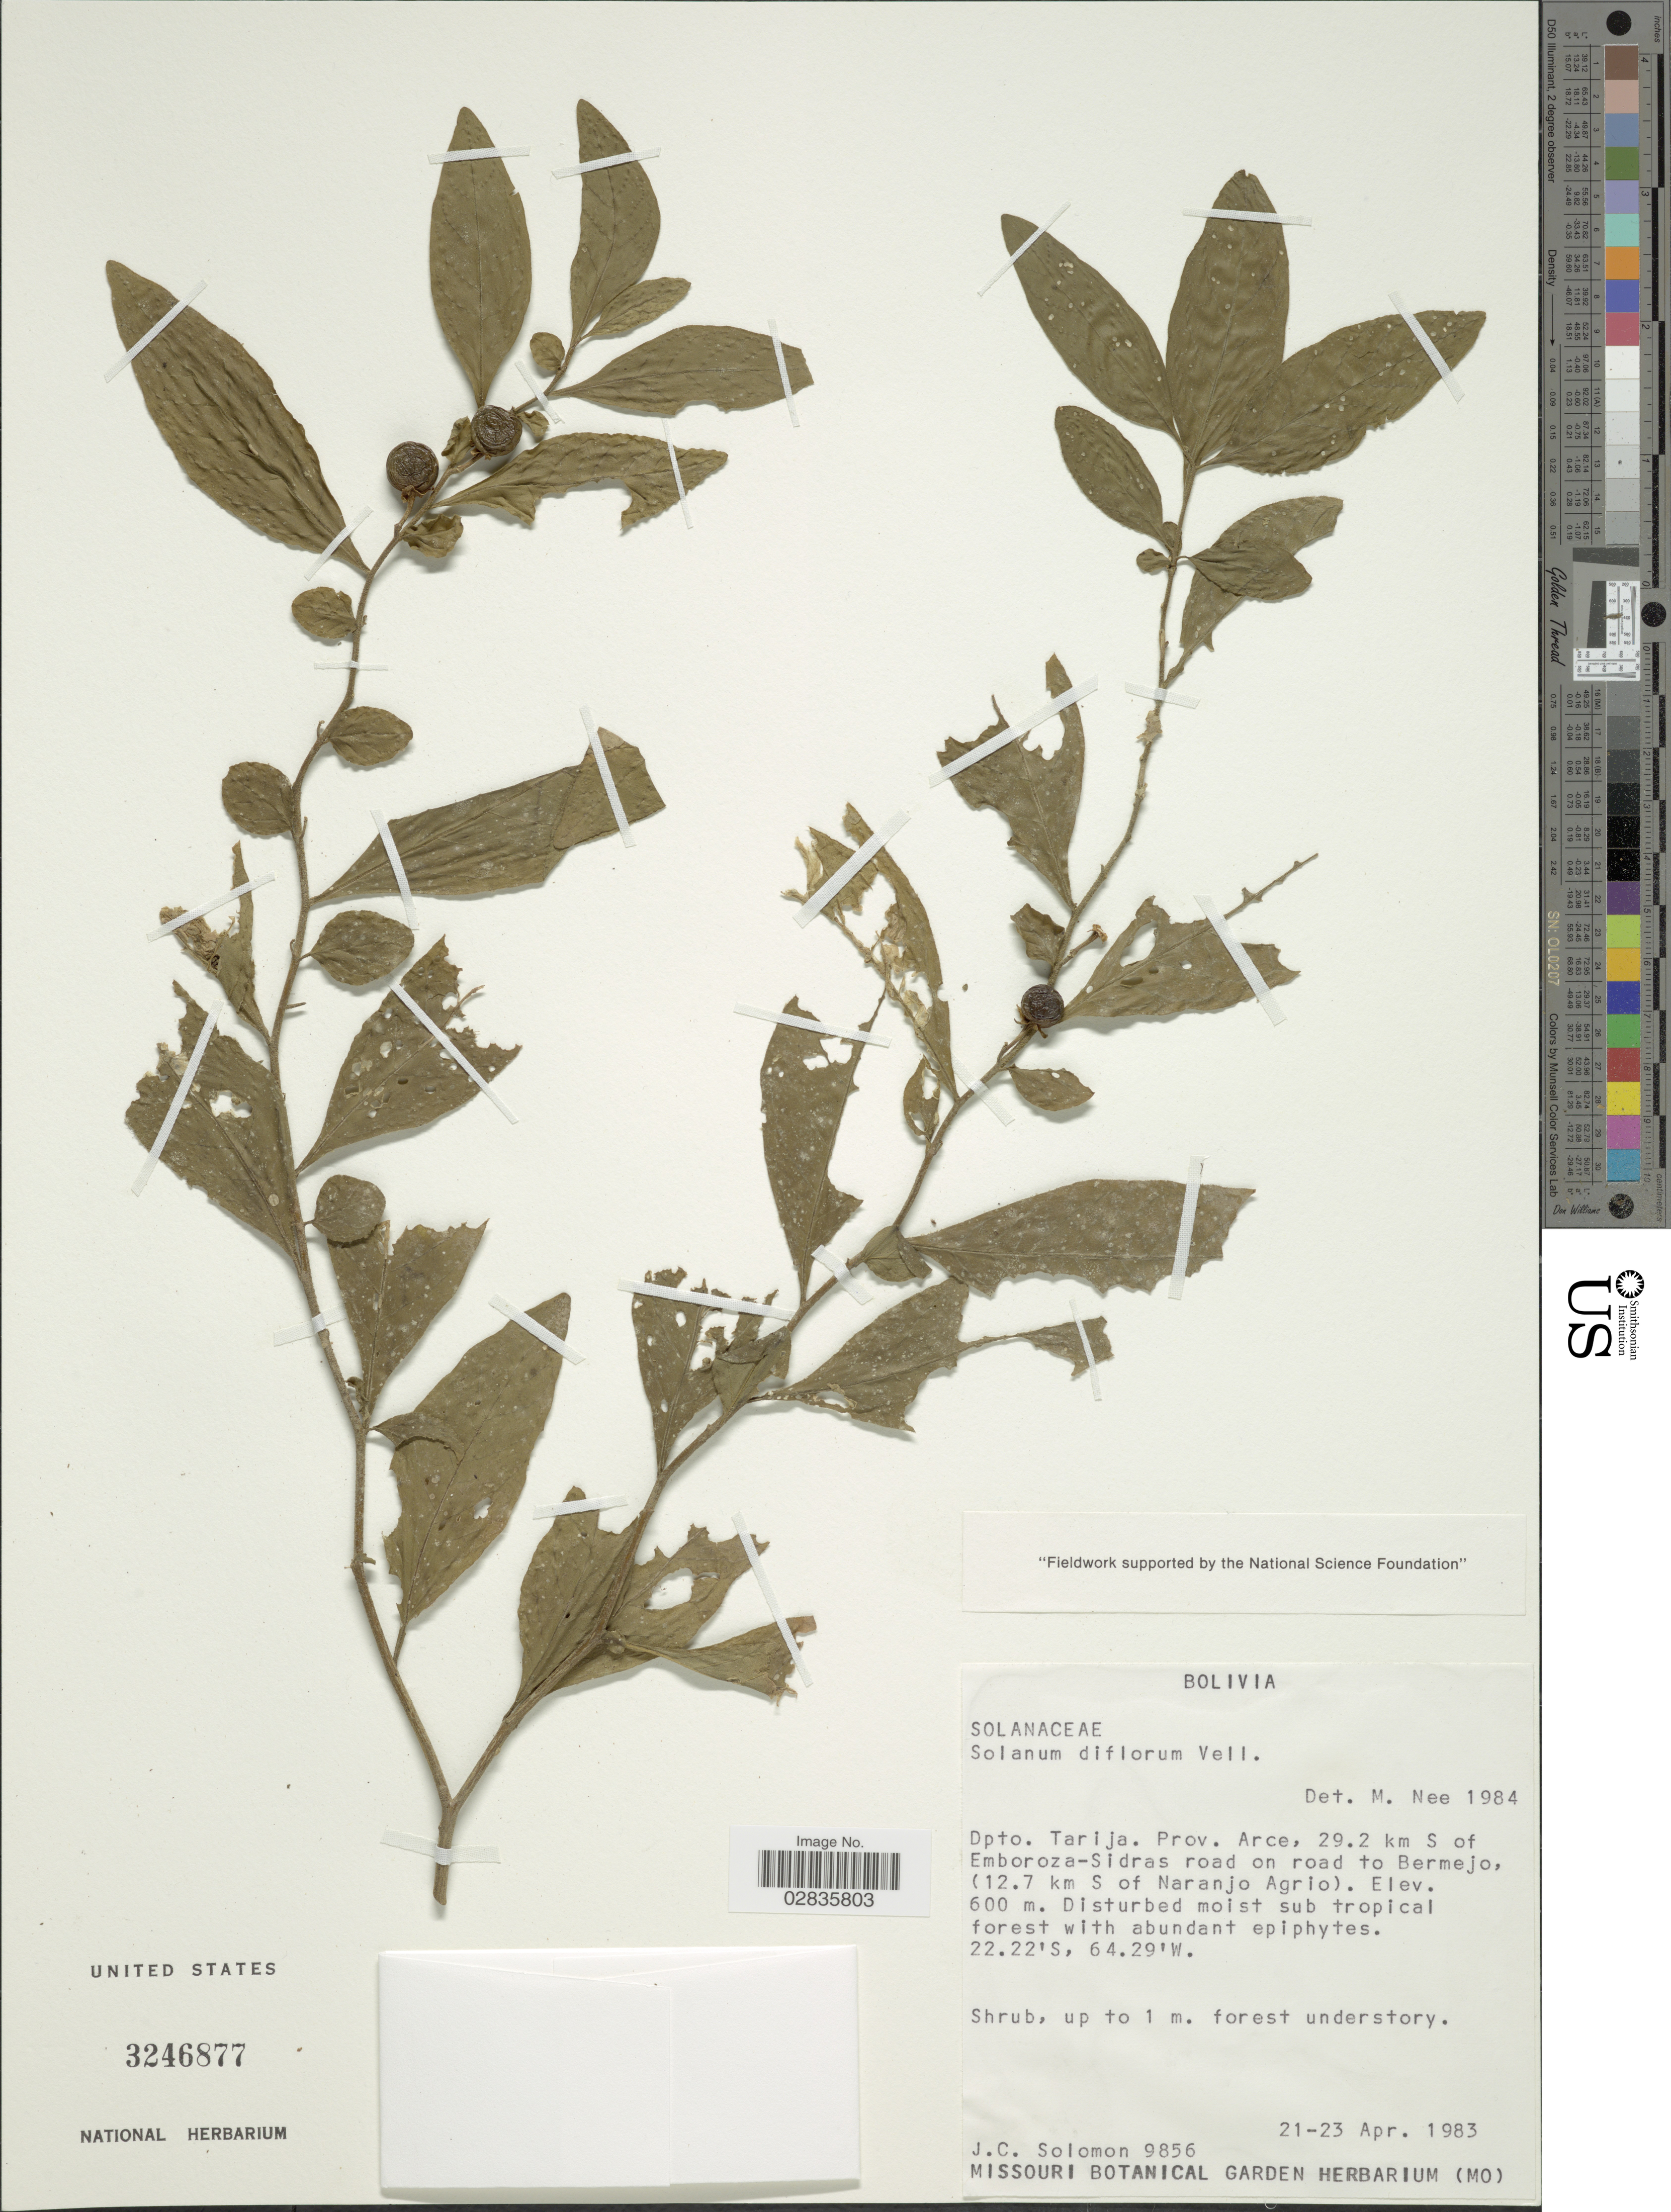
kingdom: Plantae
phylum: Tracheophyta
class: Magnoliopsida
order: Solanales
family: Solanaceae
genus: Solanum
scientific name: Solanum diflorum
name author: Vell.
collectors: J. C. Solomon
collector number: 9856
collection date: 1983-04-21/1983-04-23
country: Bolivia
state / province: Tarija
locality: Dpto. Tarija, Prov. Arce, 29.2 km S of Emboroza-Sidras road on road to Bermejo, (12.7 km S of Naranjo Agrio).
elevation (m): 600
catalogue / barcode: US 3246877